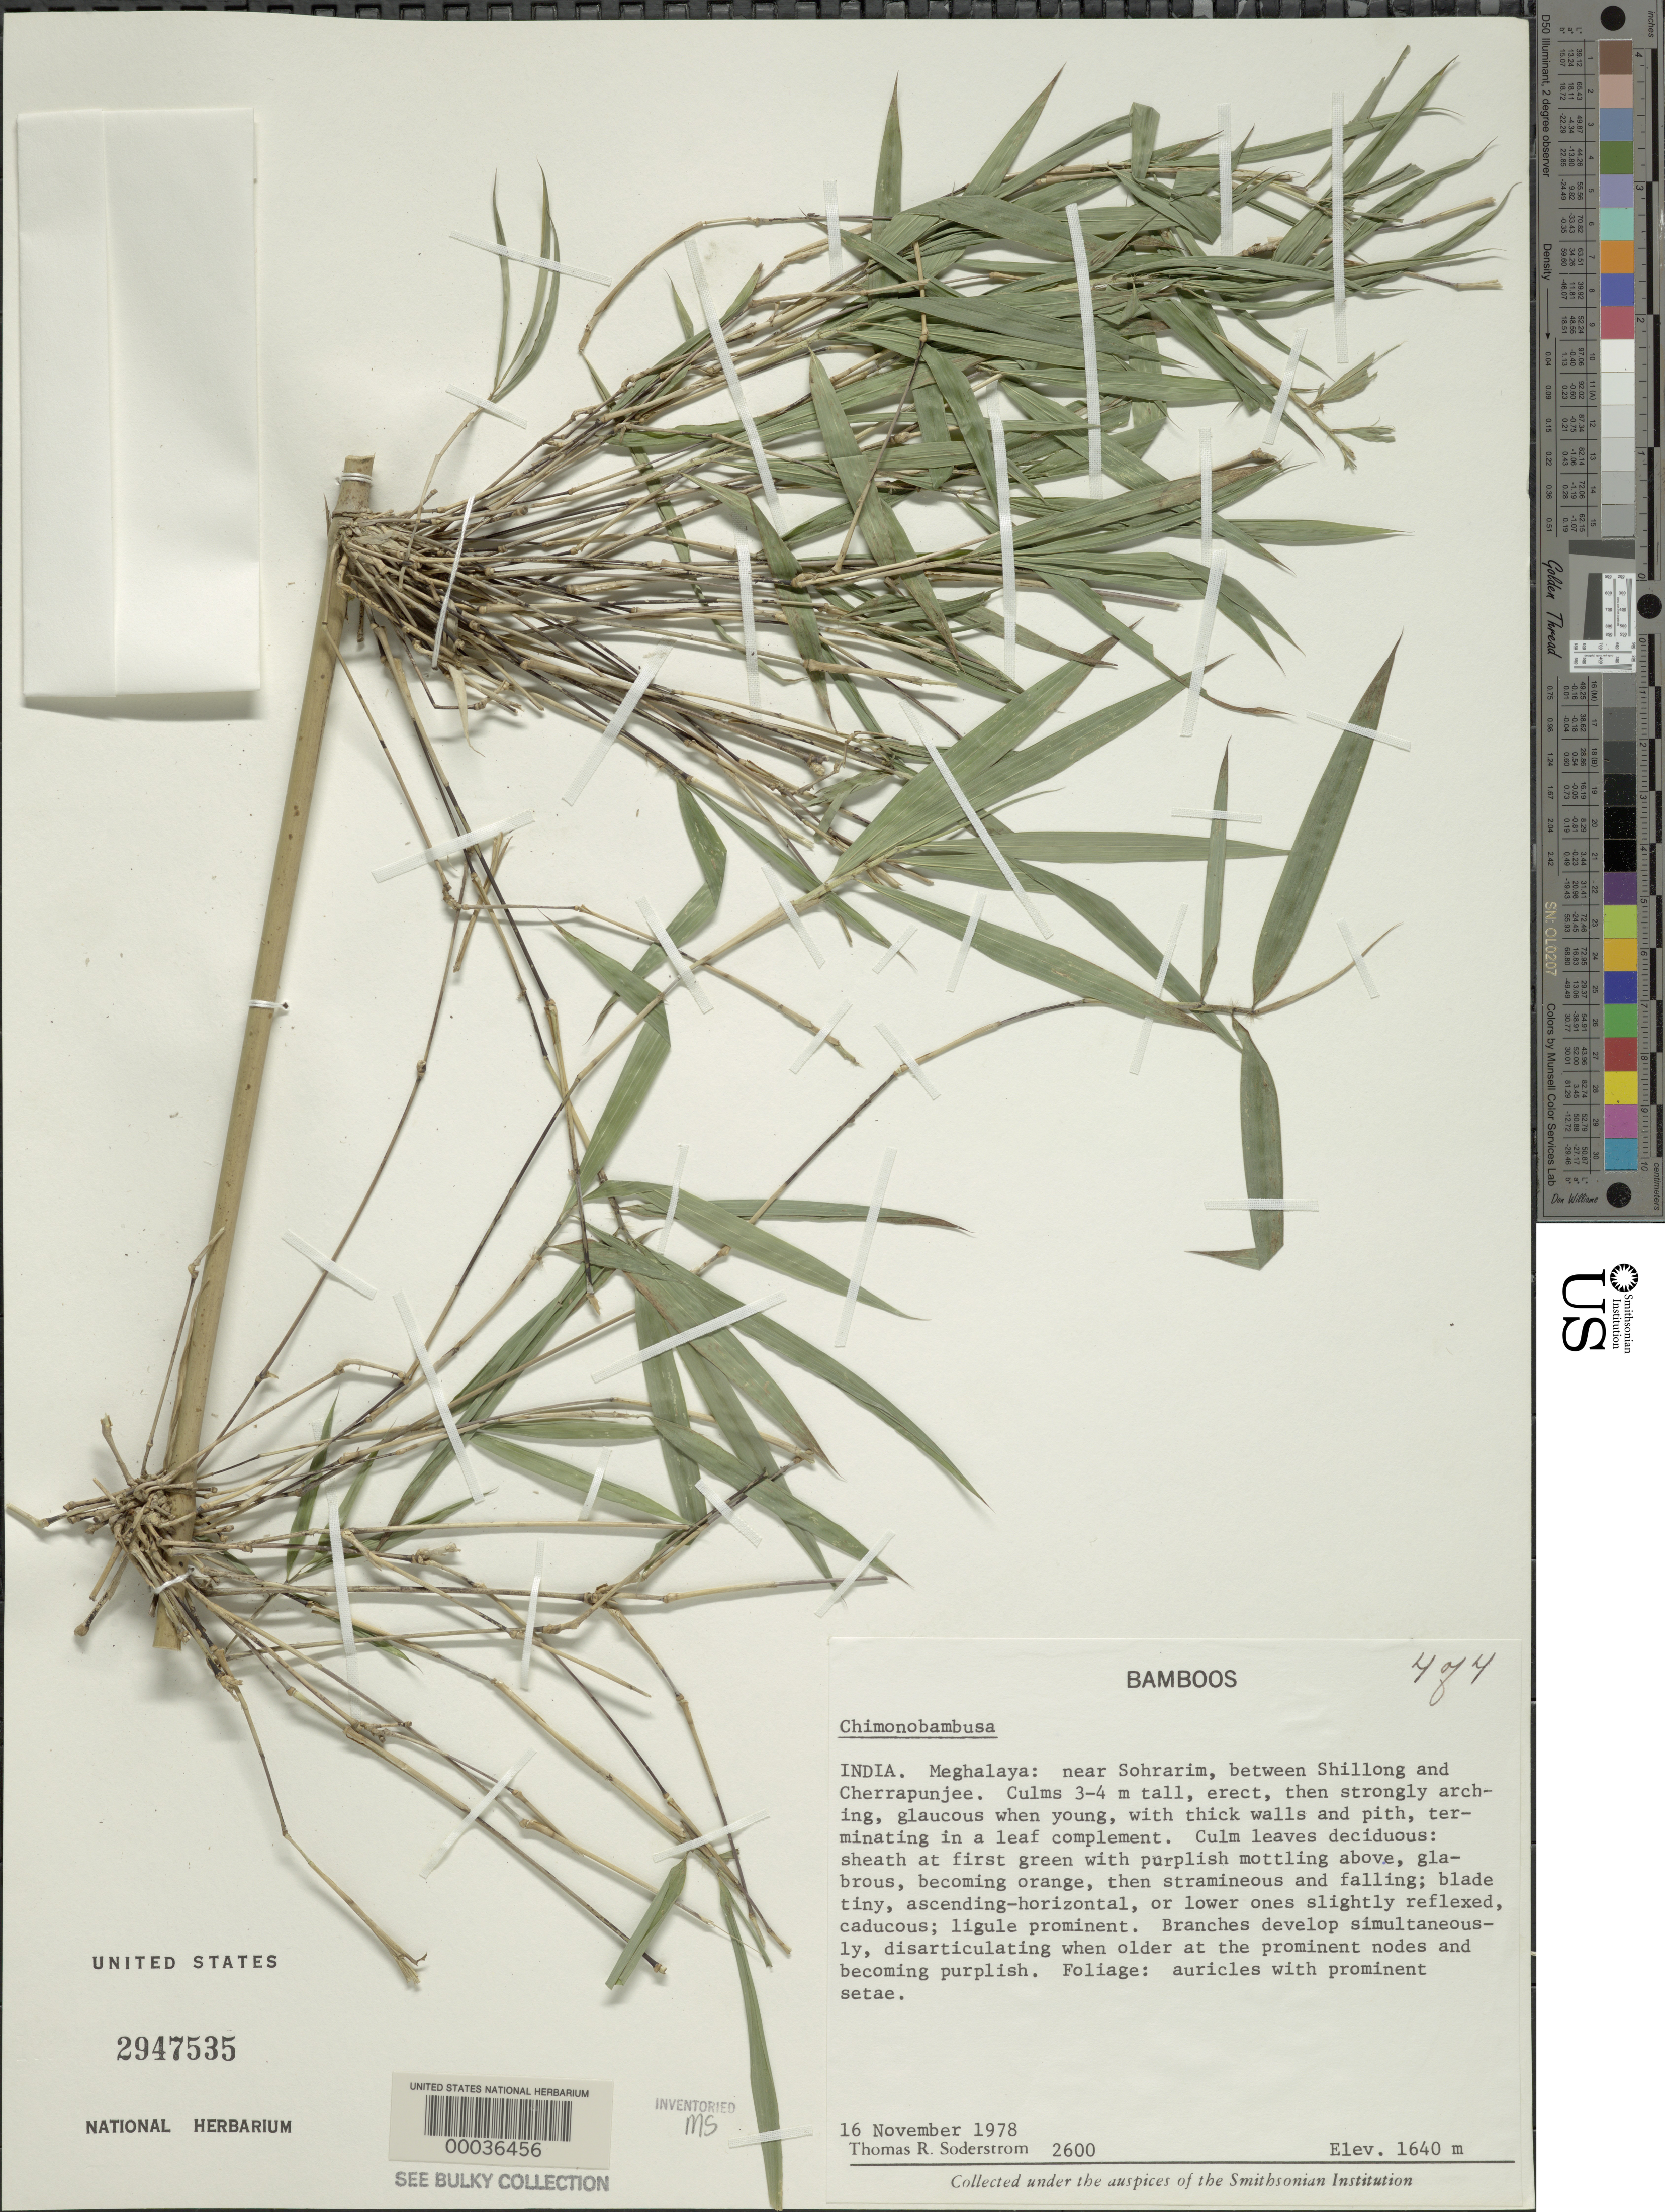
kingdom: Plantae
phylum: Tracheophyta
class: Liliopsida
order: Poales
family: Poaceae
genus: Drepanostachyum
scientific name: Drepanostachyum intermedium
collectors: T. R. Soderstrom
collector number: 2600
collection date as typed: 16 Nov 1978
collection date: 1978-11-16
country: India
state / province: Meghalaya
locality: Meghalaya, near sohrarim, between shillong and cherrapunjee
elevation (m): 1640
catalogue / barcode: US 2947535